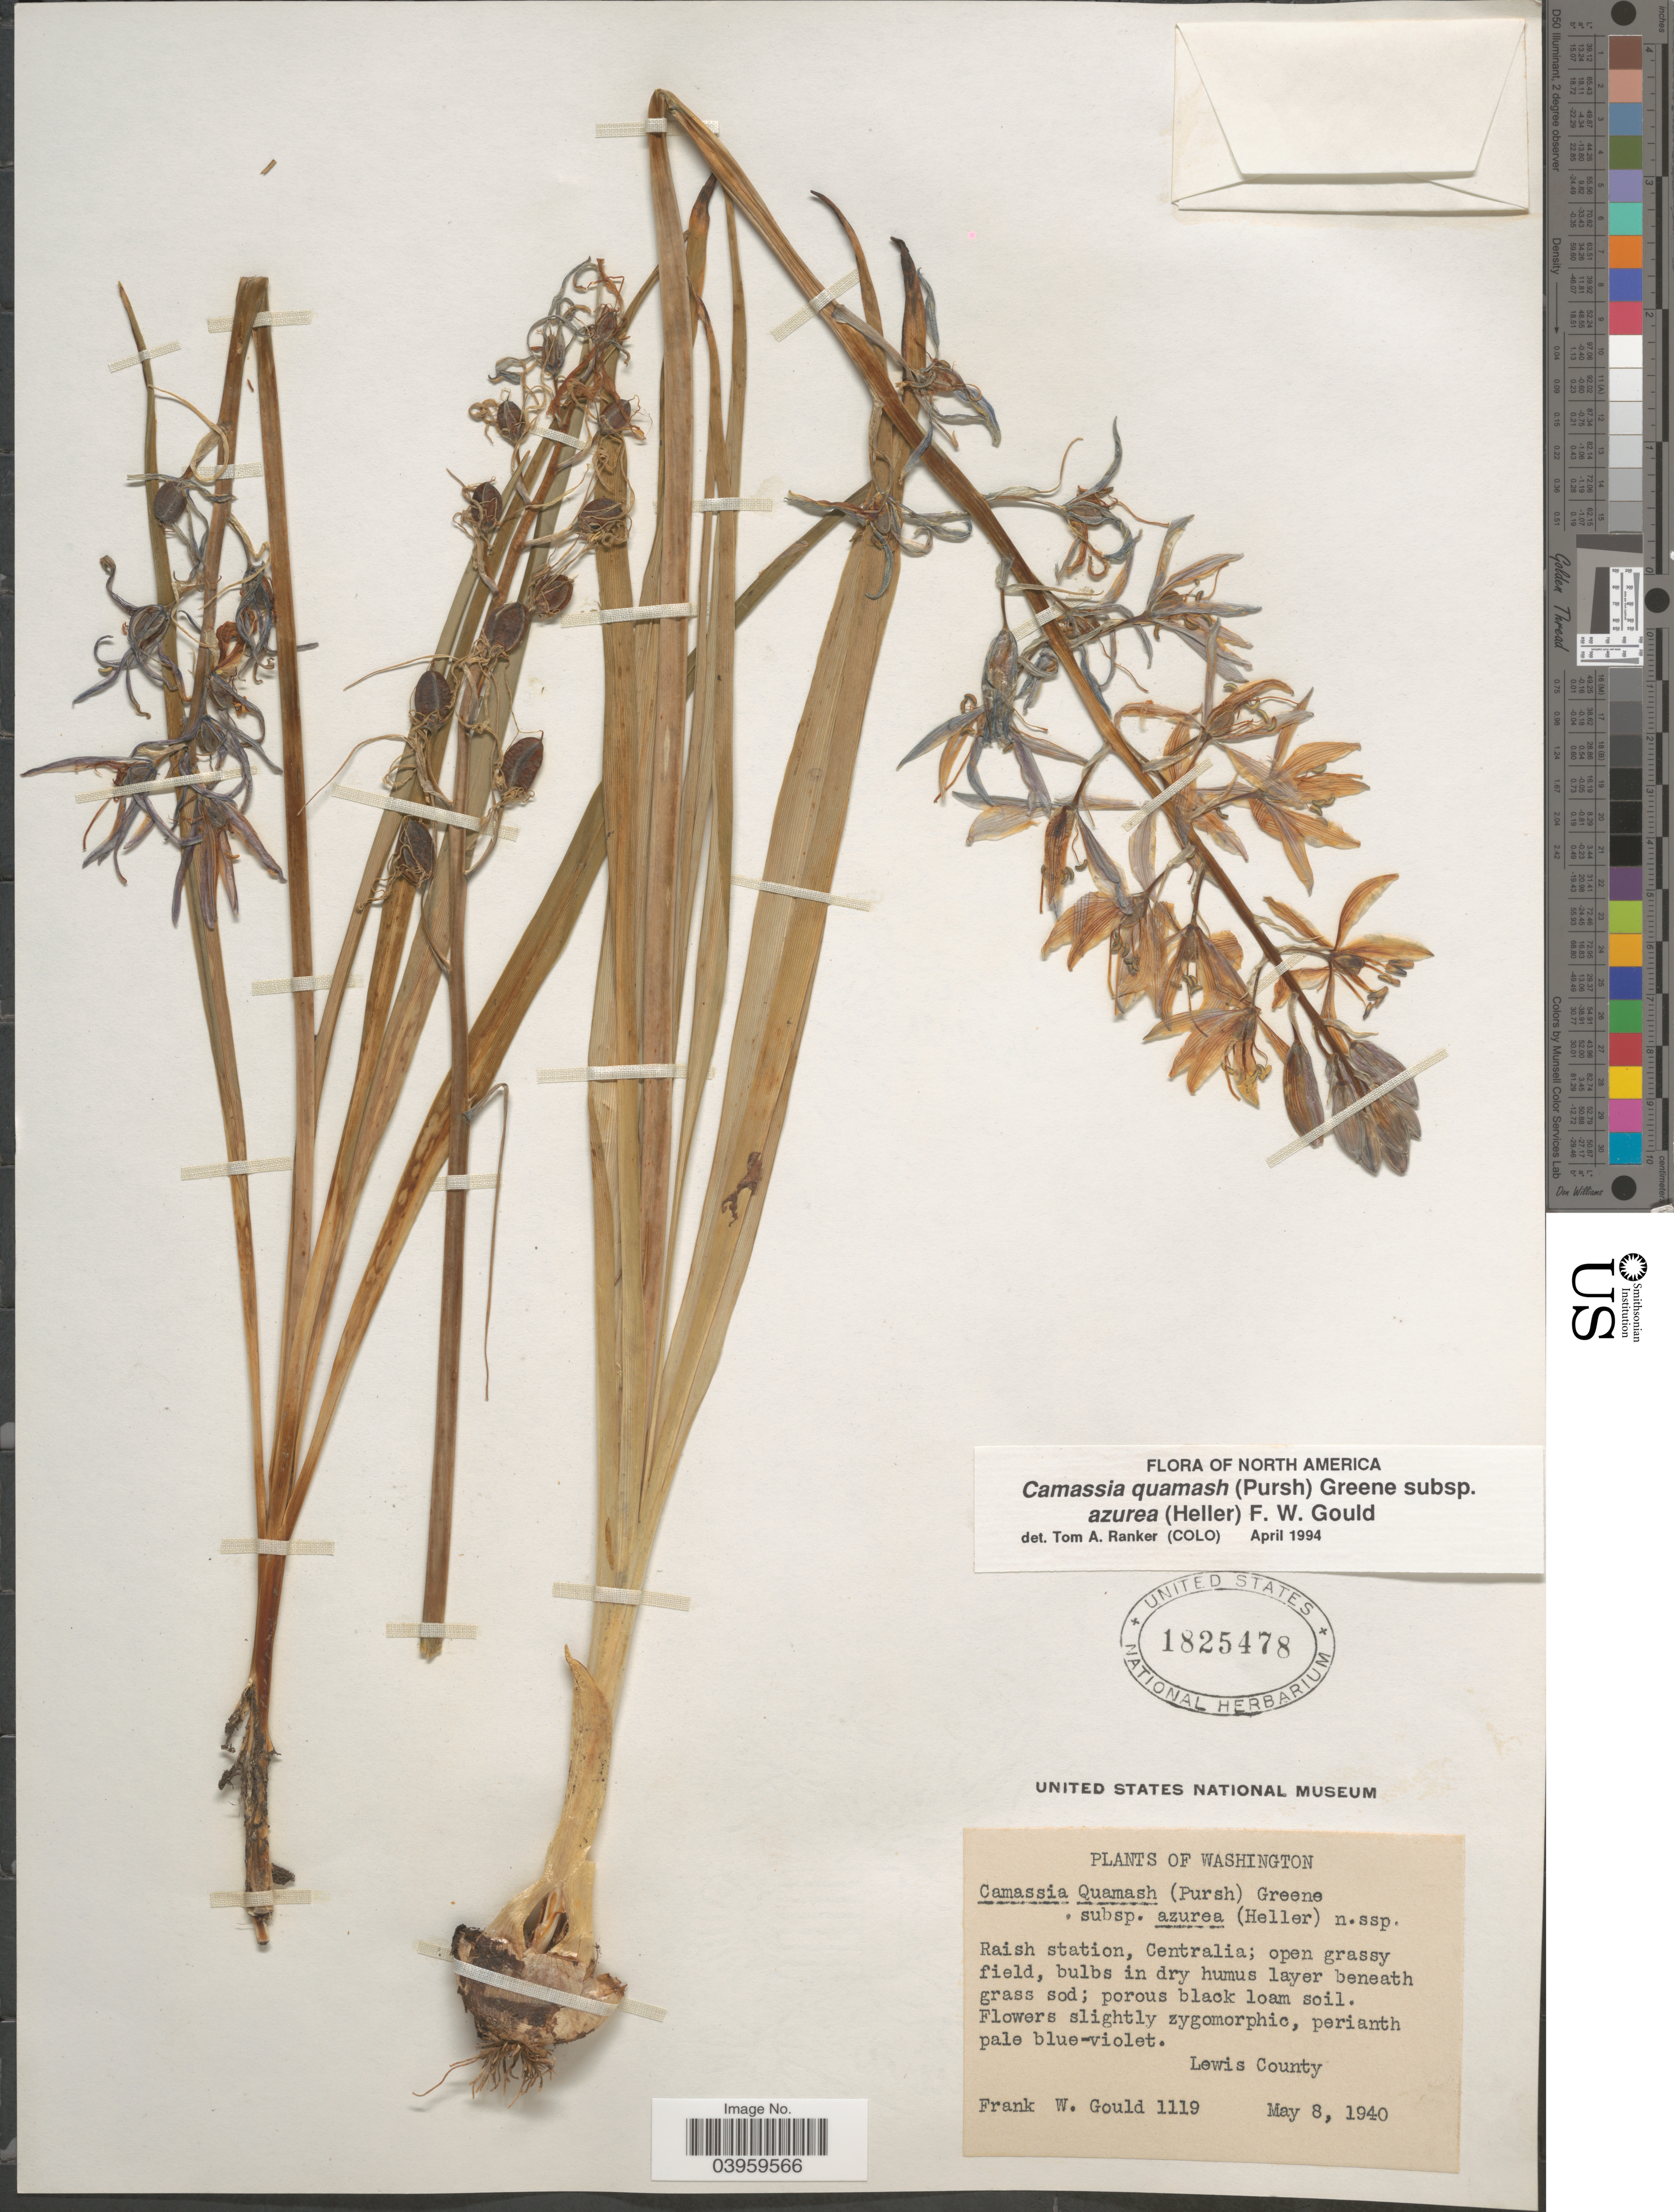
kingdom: Plantae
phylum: Tracheophyta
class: Liliopsida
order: Asparagales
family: Asparagaceae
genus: Camassia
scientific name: Camassia quamash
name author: (Pursh) Greene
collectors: F. W. Gould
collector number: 1119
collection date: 1940-05-08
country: United States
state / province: Washington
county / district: Lewis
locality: Raish station, Centralia; open grassy field. Lewis County.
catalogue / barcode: US 1825478